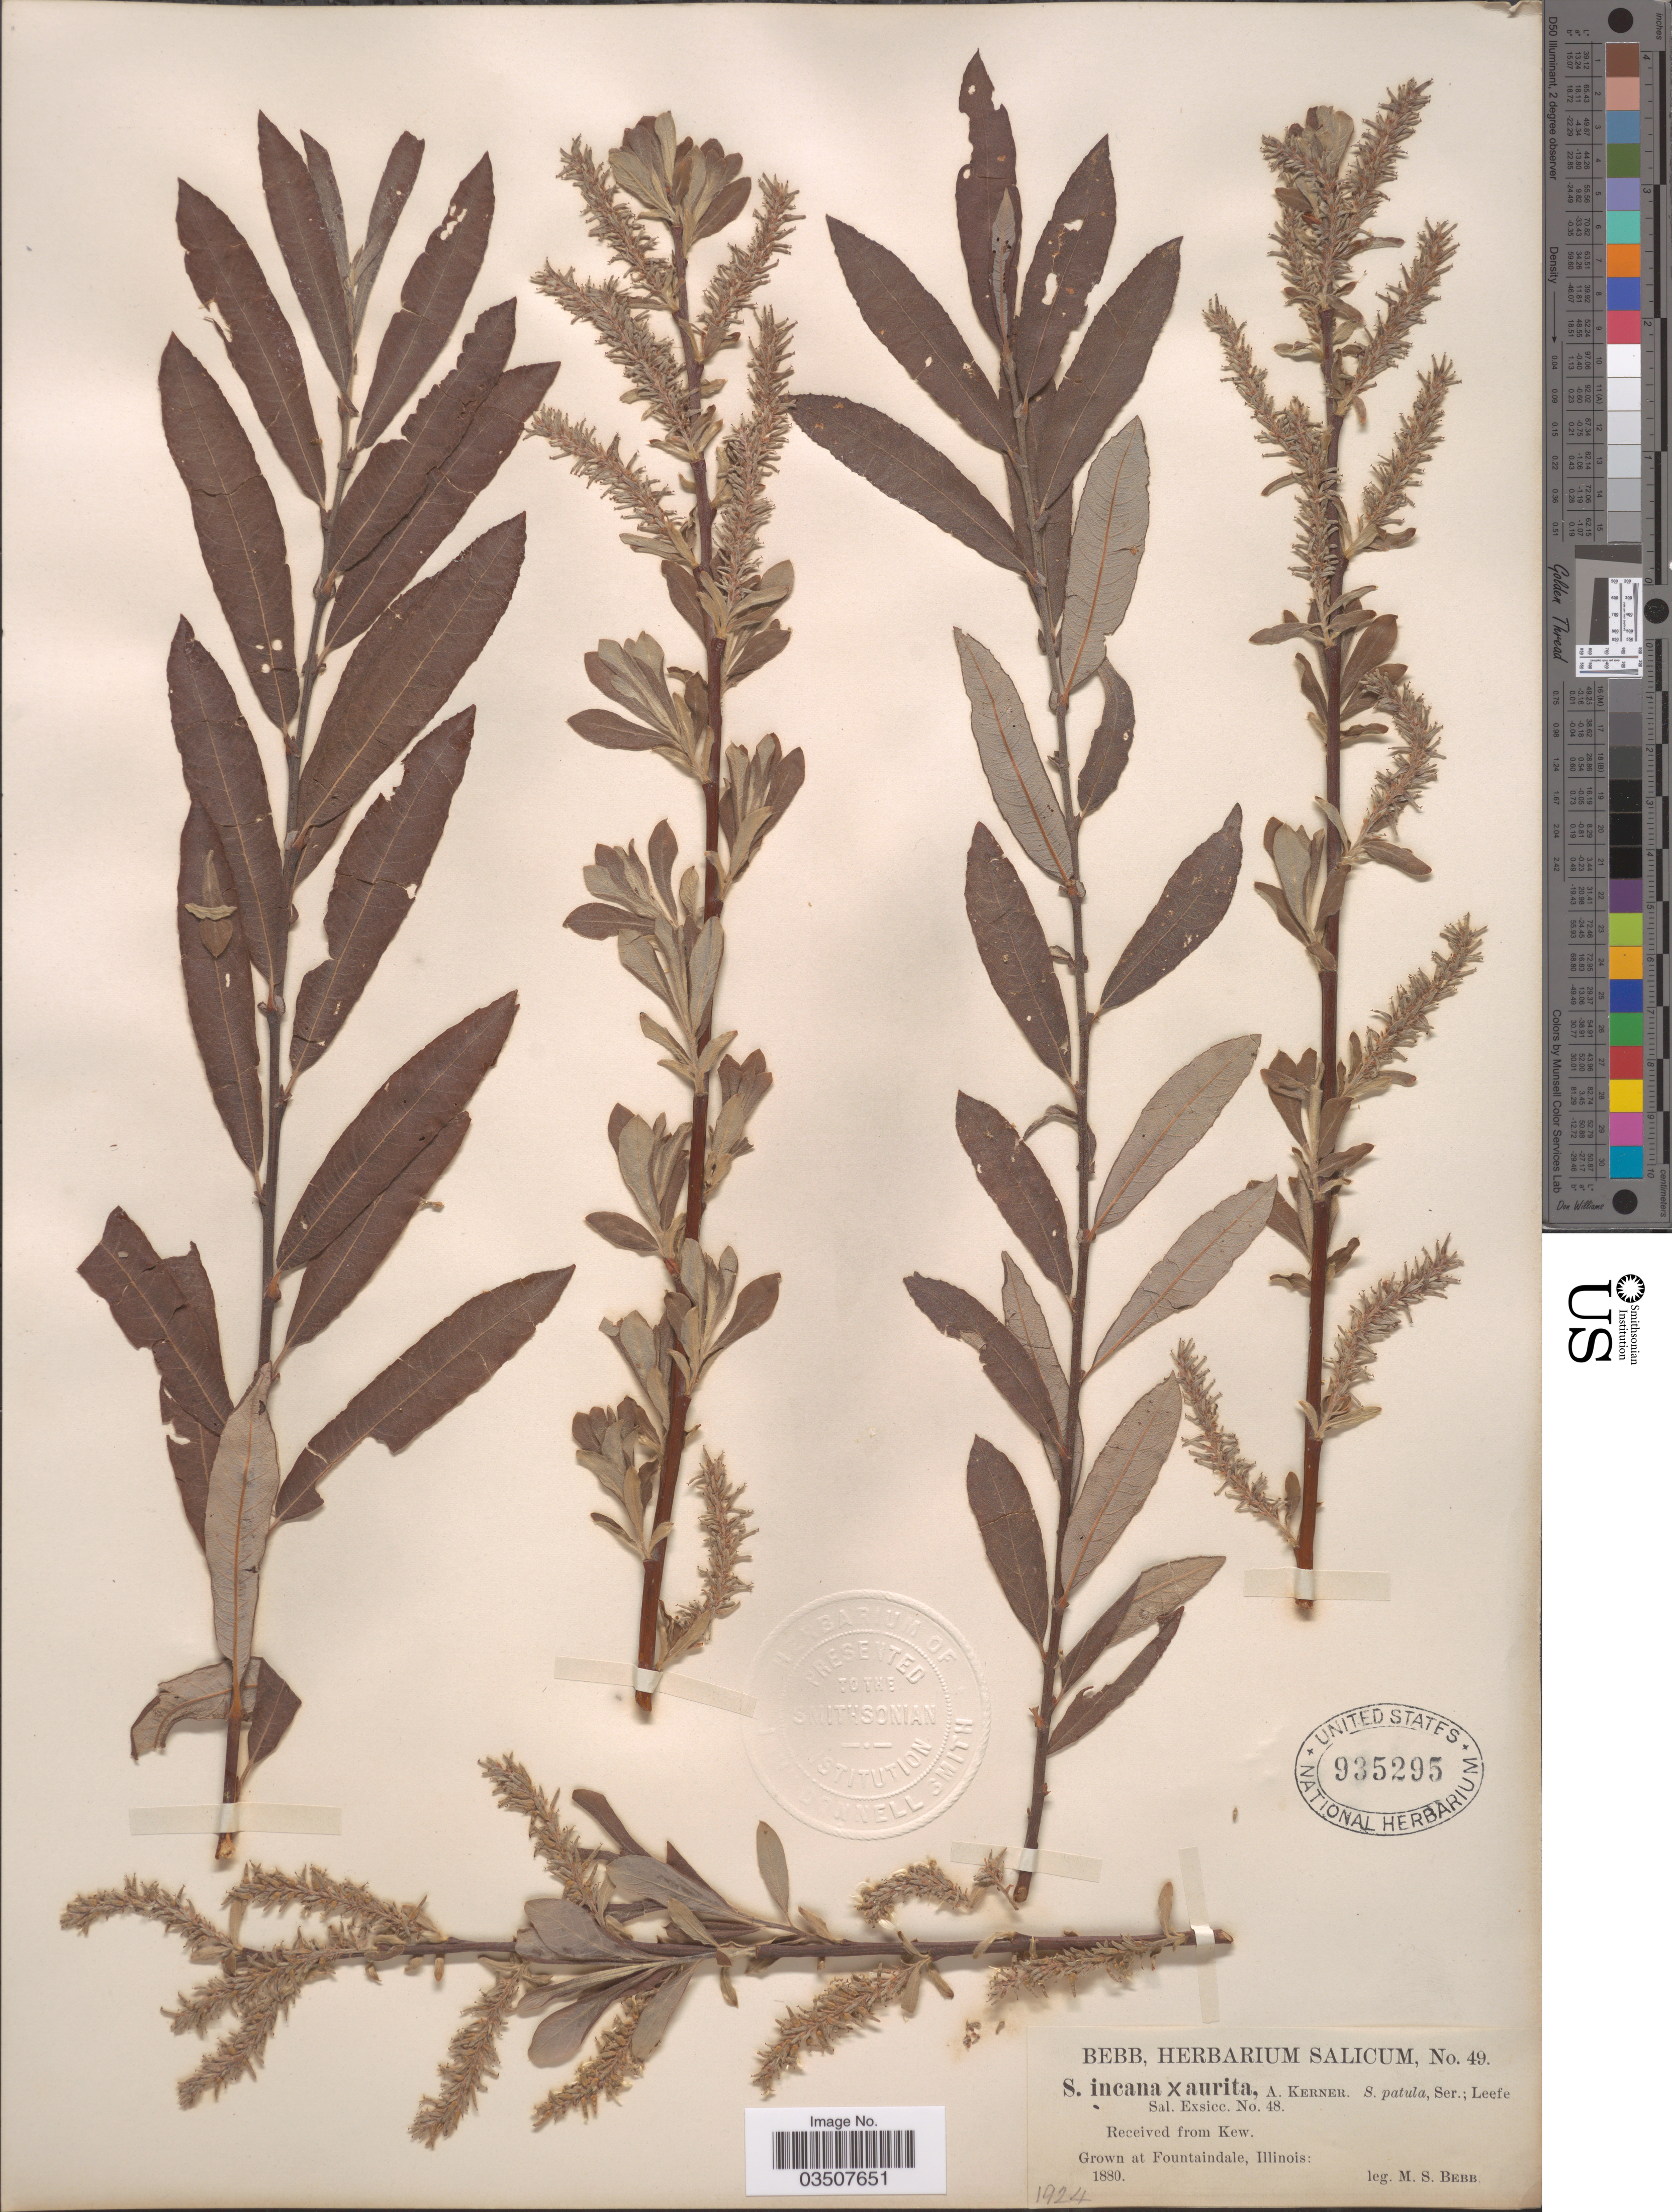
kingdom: Plantae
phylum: Tracheophyta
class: Magnoliopsida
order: Malpighiales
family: Salicaceae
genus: Salix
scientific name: Salix incana x S. aurita L.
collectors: M. Bebb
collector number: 49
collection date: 1880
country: United States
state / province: Illinois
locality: Grown at Fountaindale.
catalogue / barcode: US 935295